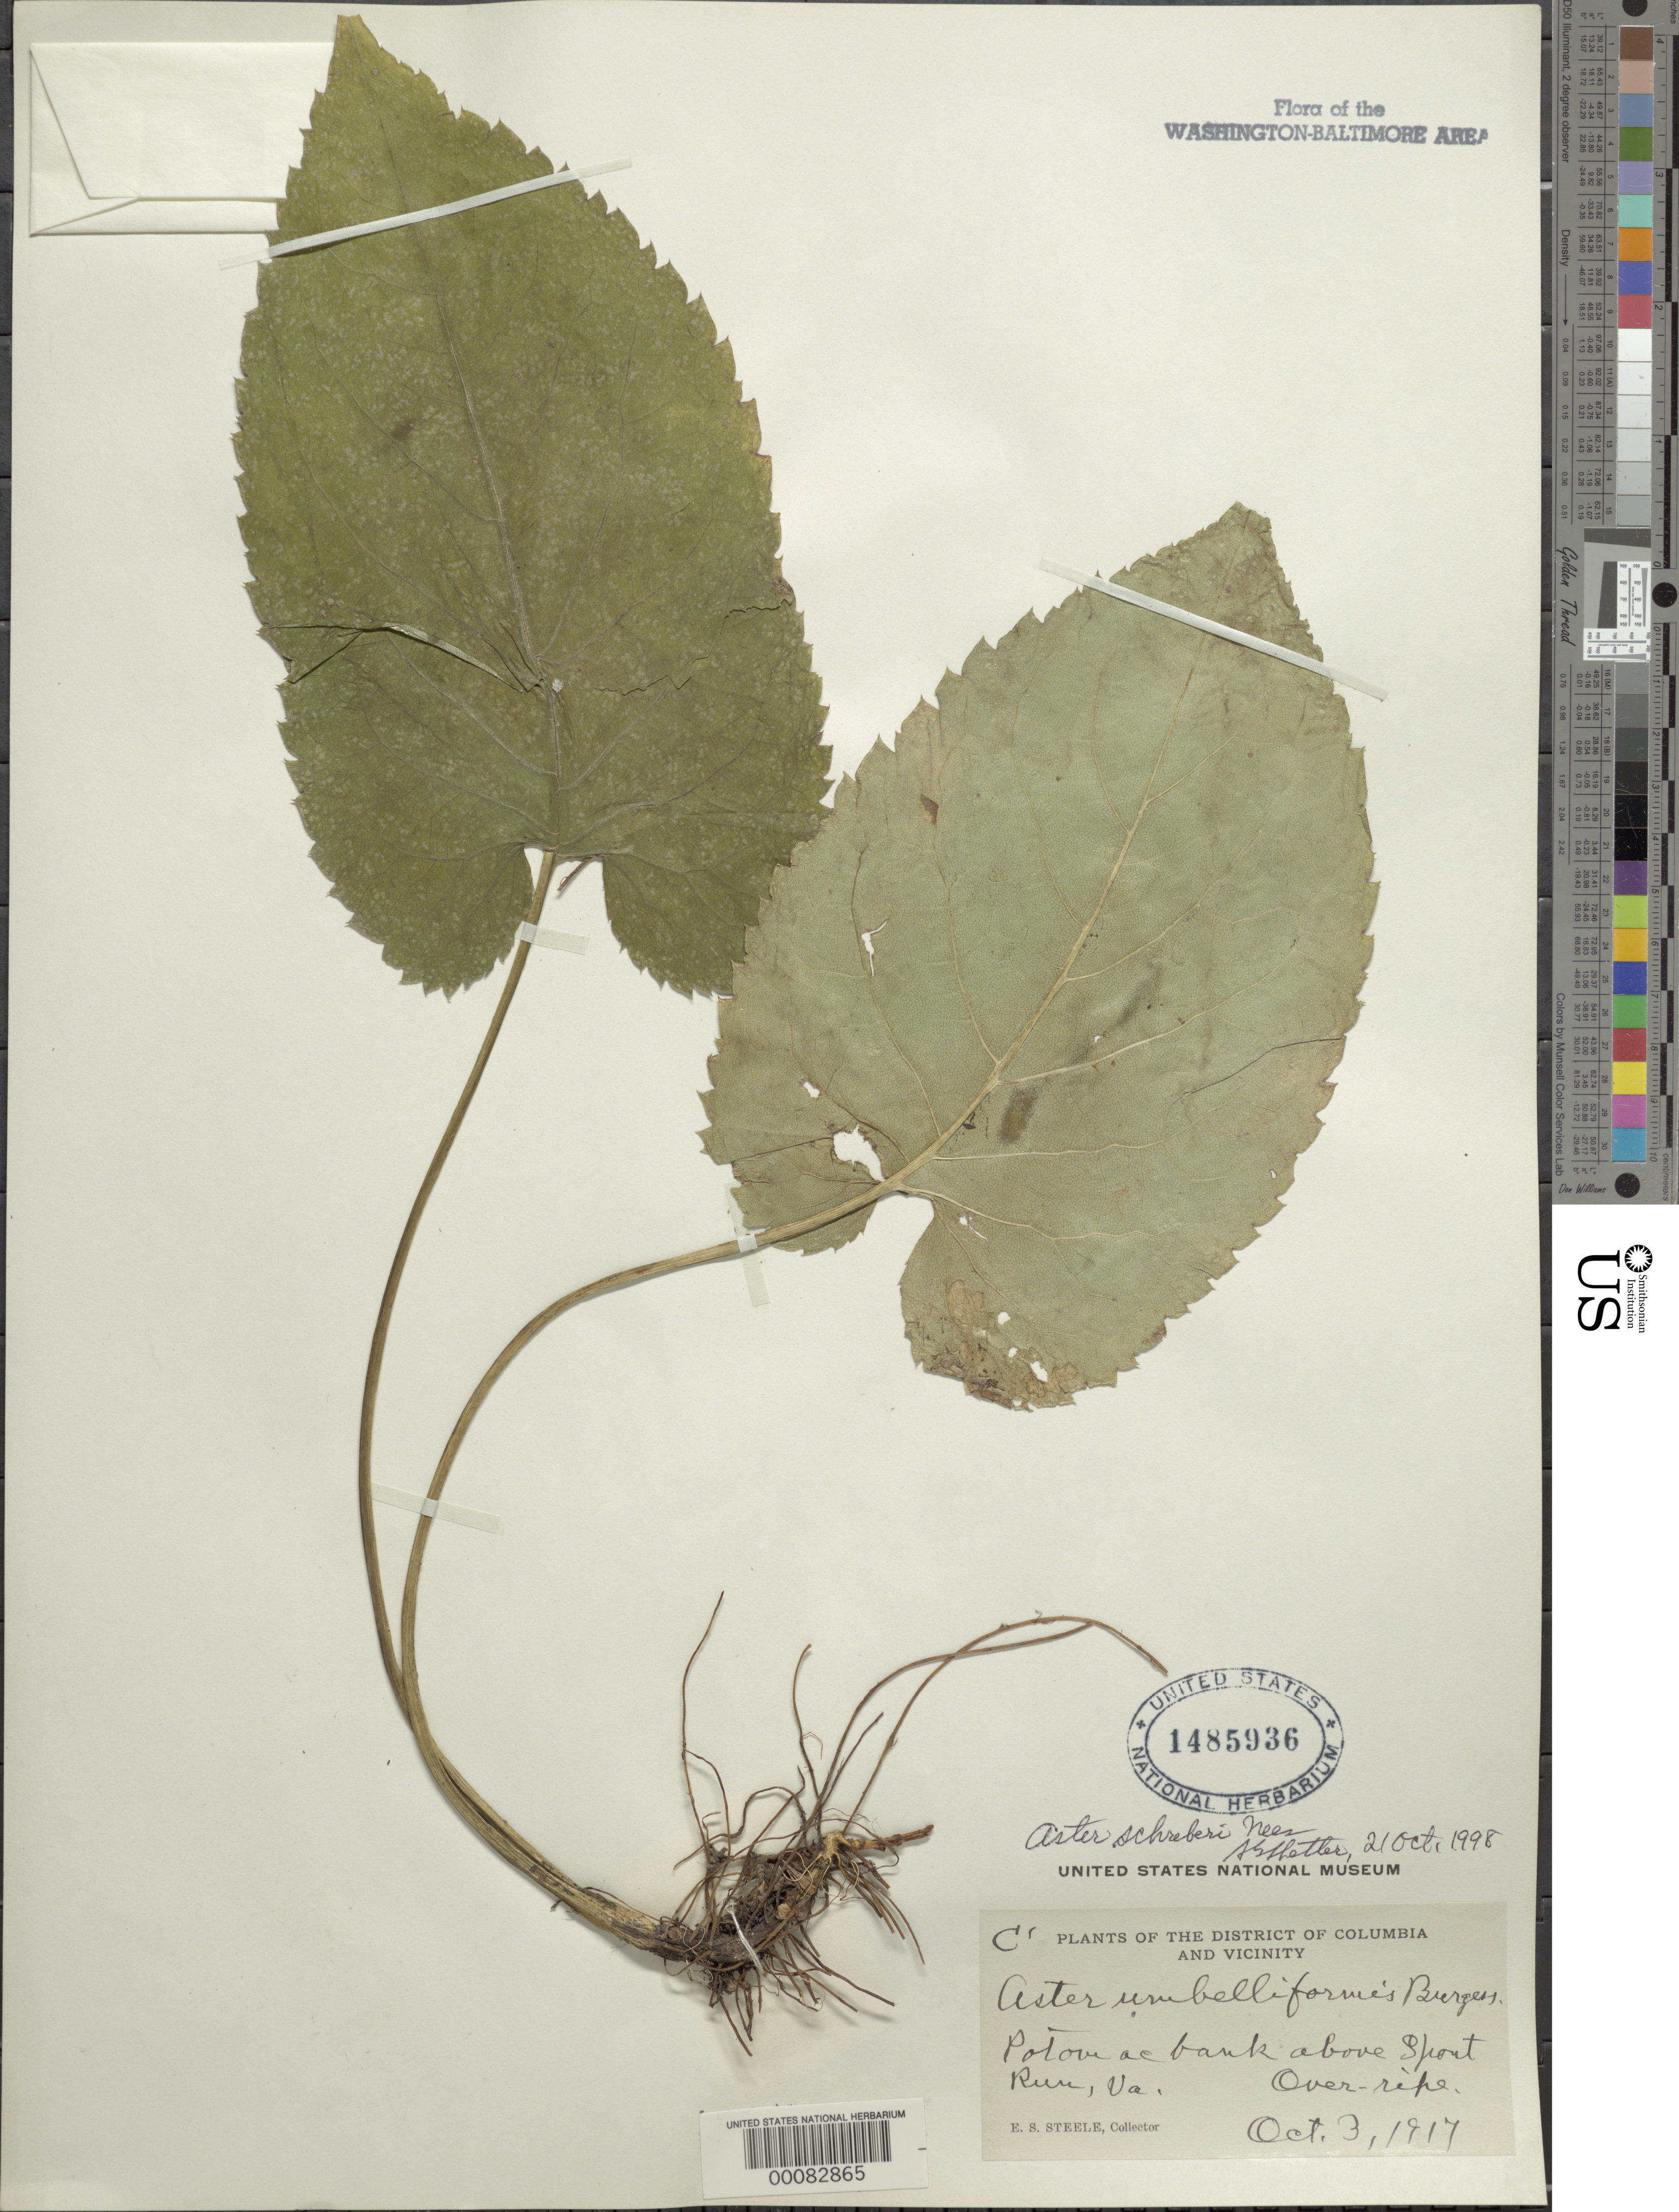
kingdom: Plantae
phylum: Tracheophyta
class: Magnoliopsida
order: Asterales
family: Asteraceae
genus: Eurybia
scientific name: Eurybia schreberi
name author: (Nees) Nees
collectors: E. Steele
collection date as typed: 03 Oct 1917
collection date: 1917-10-03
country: United States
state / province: Virginia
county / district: Fairfax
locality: Potomac bank above Spout Run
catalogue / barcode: US 1485936